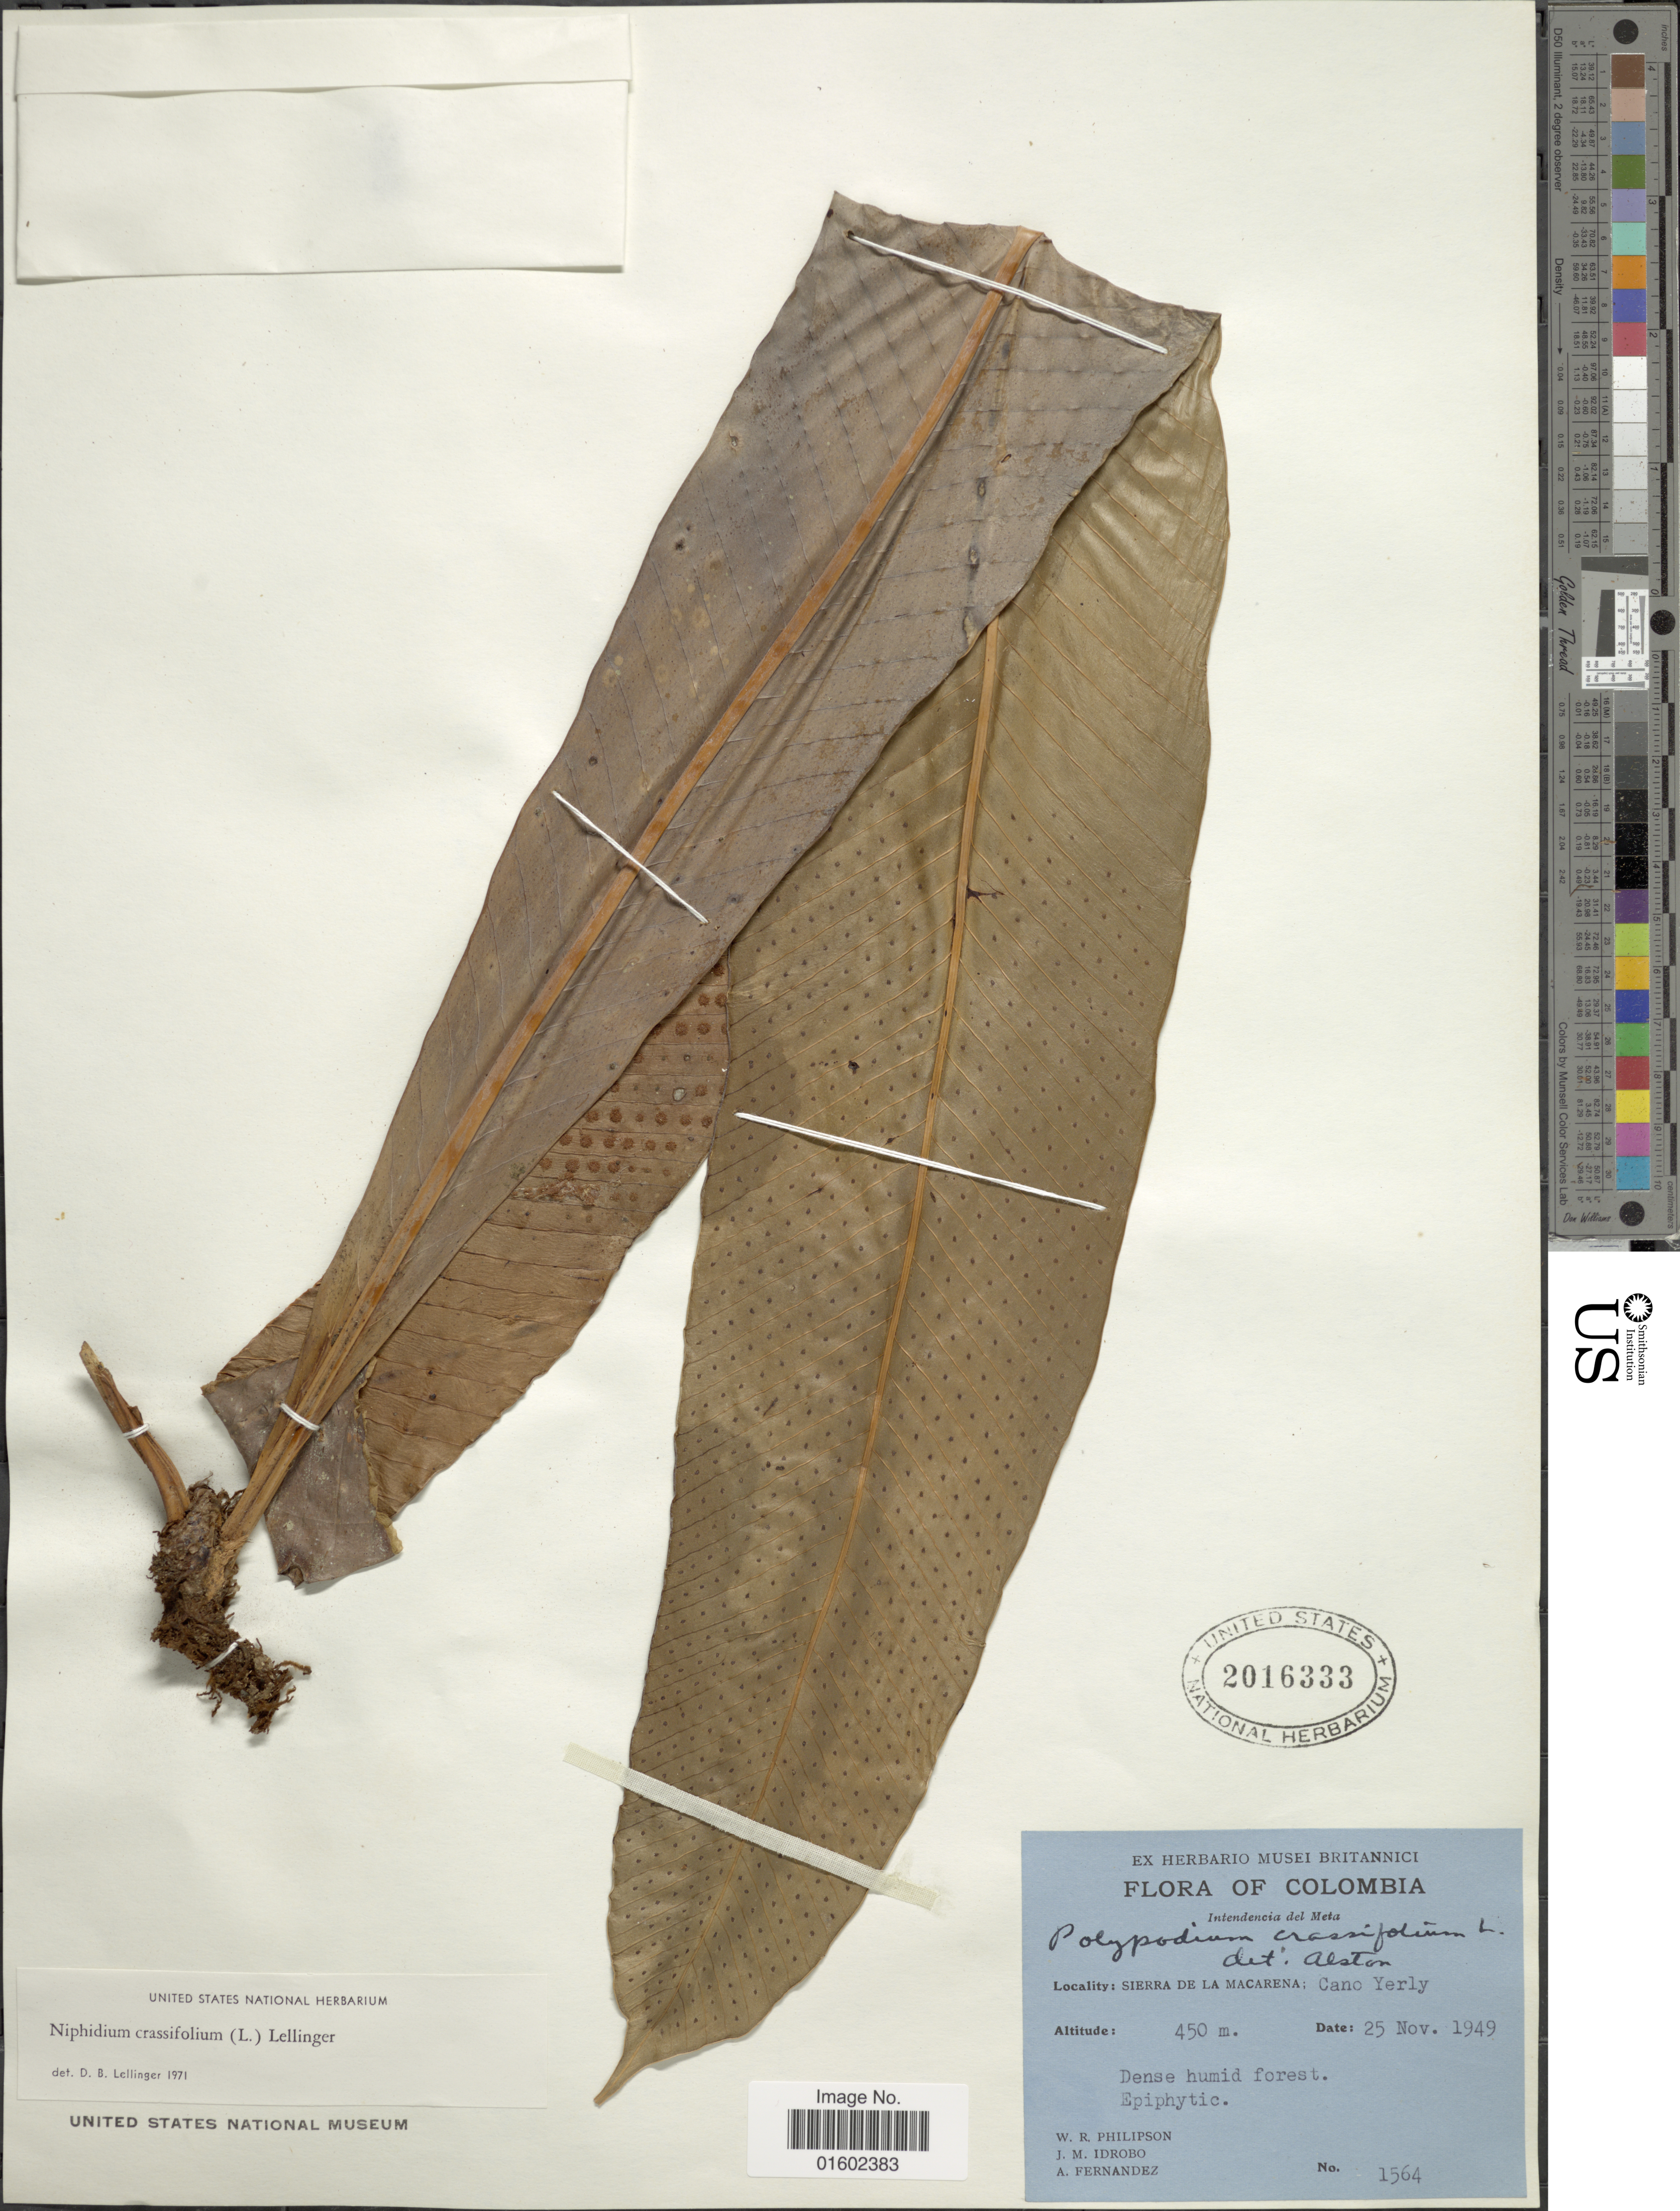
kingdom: Plantae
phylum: Tracheophyta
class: Polypodiopsida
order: Polypodiales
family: Polypodiaceae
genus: Niphidium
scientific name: Niphidium crassifolium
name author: (L.) Lellinger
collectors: W. R. Philipson, J. M. Idrobo & A. Fernandez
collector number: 1564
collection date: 1949-11-25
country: Colombia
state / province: Meta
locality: Sierra de La Macarena: Cano Yerly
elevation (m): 450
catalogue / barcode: US 2016333